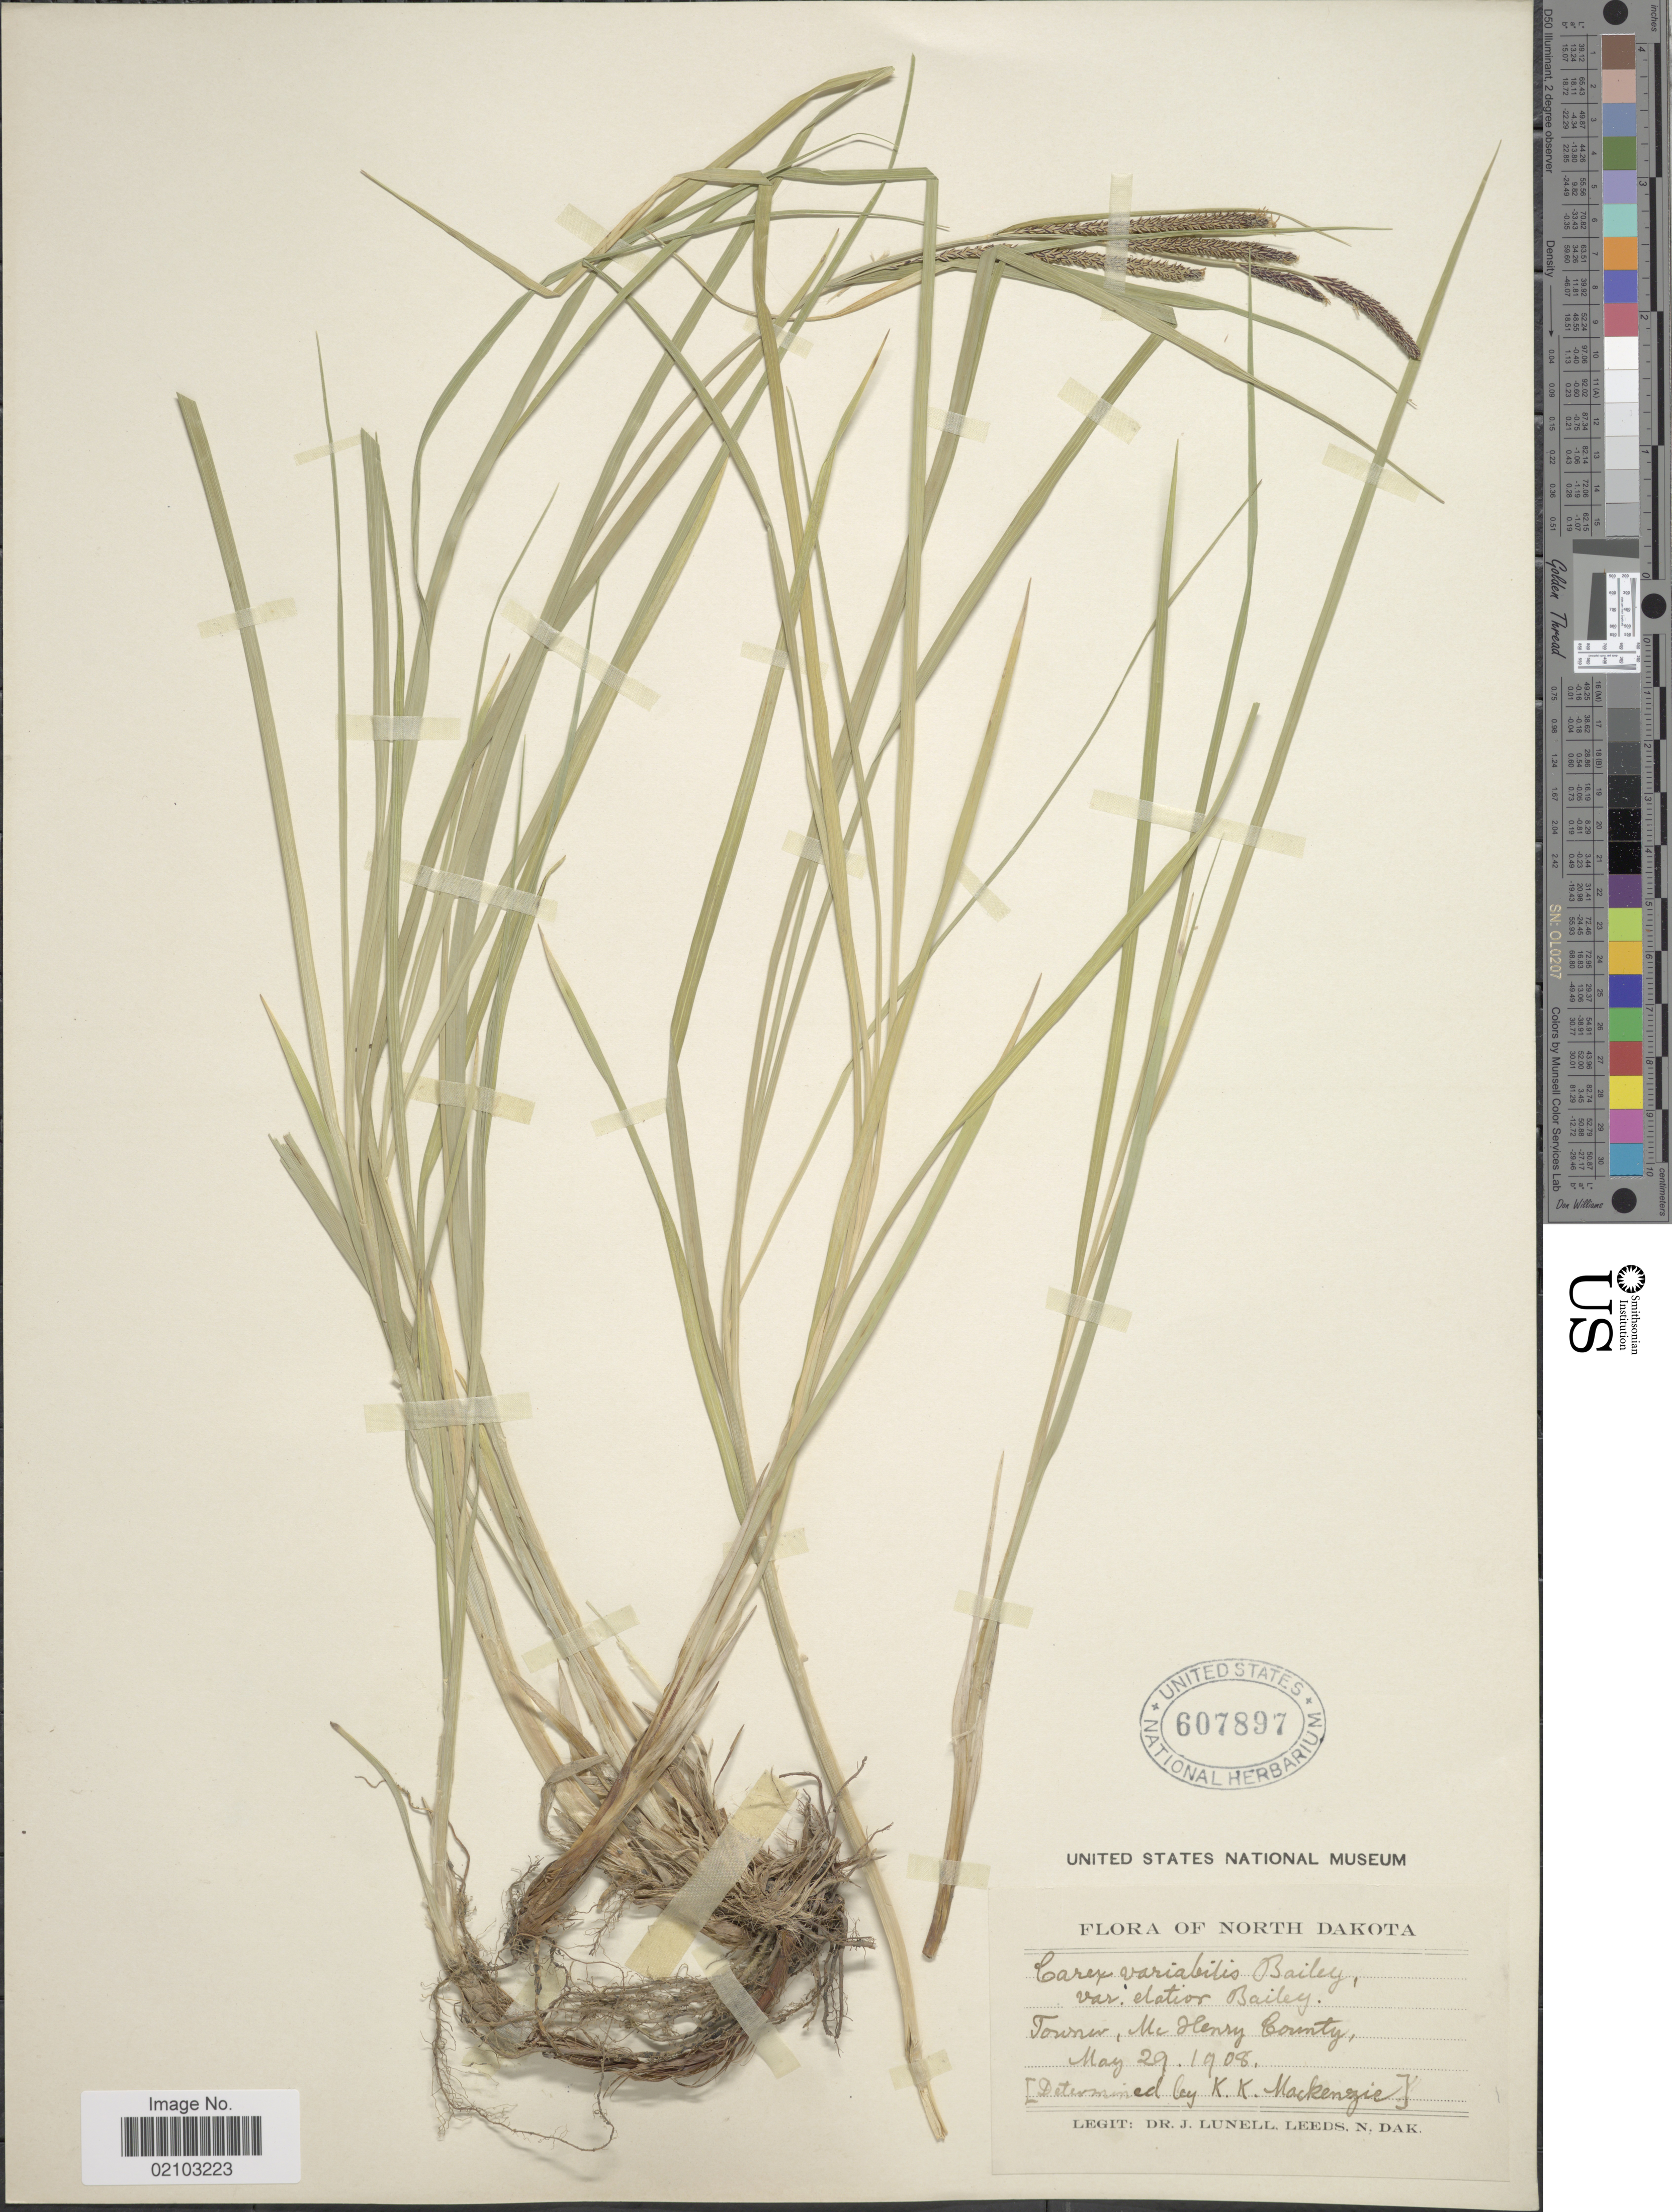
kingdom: Plantae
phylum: Tracheophyta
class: Liliopsida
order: Poales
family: Cyperaceae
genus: Carex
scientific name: Carex aquatilis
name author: Wahlenb.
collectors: J. Lunell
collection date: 1908-05-29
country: United States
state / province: North Dakota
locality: Towner, McHenry County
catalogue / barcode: US 607897